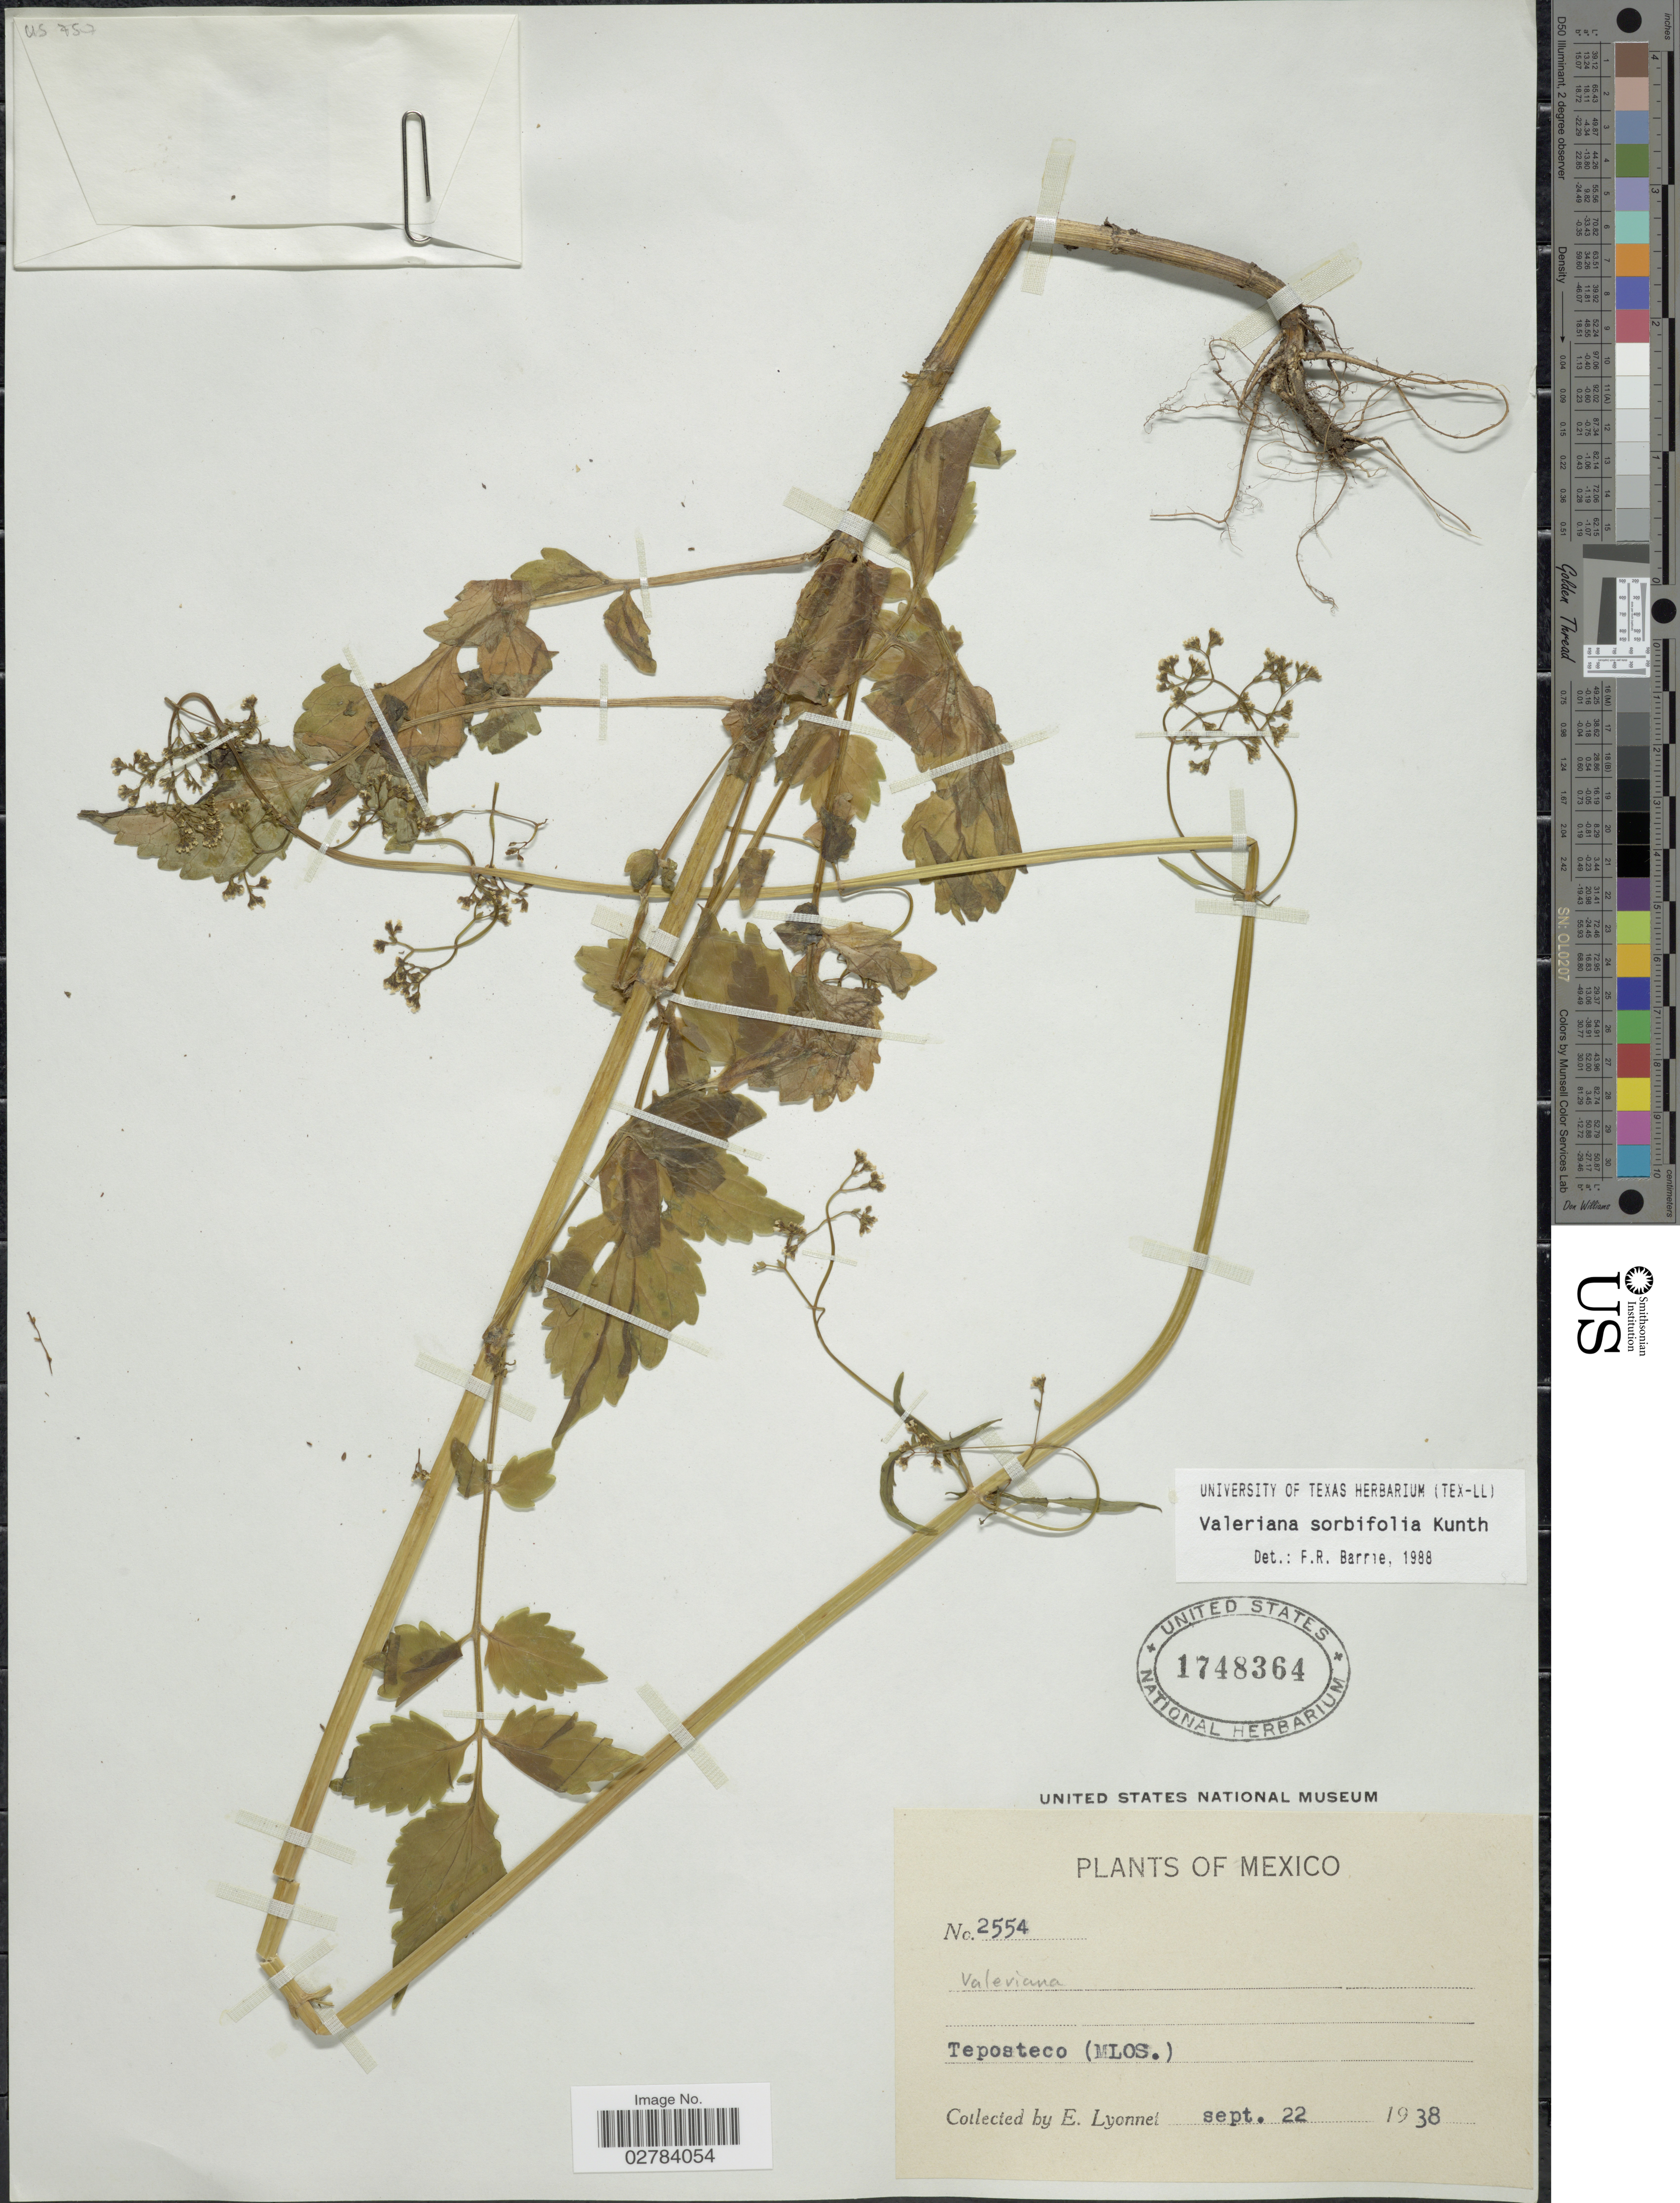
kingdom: Plantae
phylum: Tracheophyta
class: Magnoliopsida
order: Dipsacales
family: Caprifoliaceae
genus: Valeriana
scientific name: Valeriana sorbifolia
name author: Kunth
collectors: E. Lyonnet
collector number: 2554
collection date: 1938-09-22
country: Mexico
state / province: Morelos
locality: Teposteco.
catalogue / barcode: US 1748364